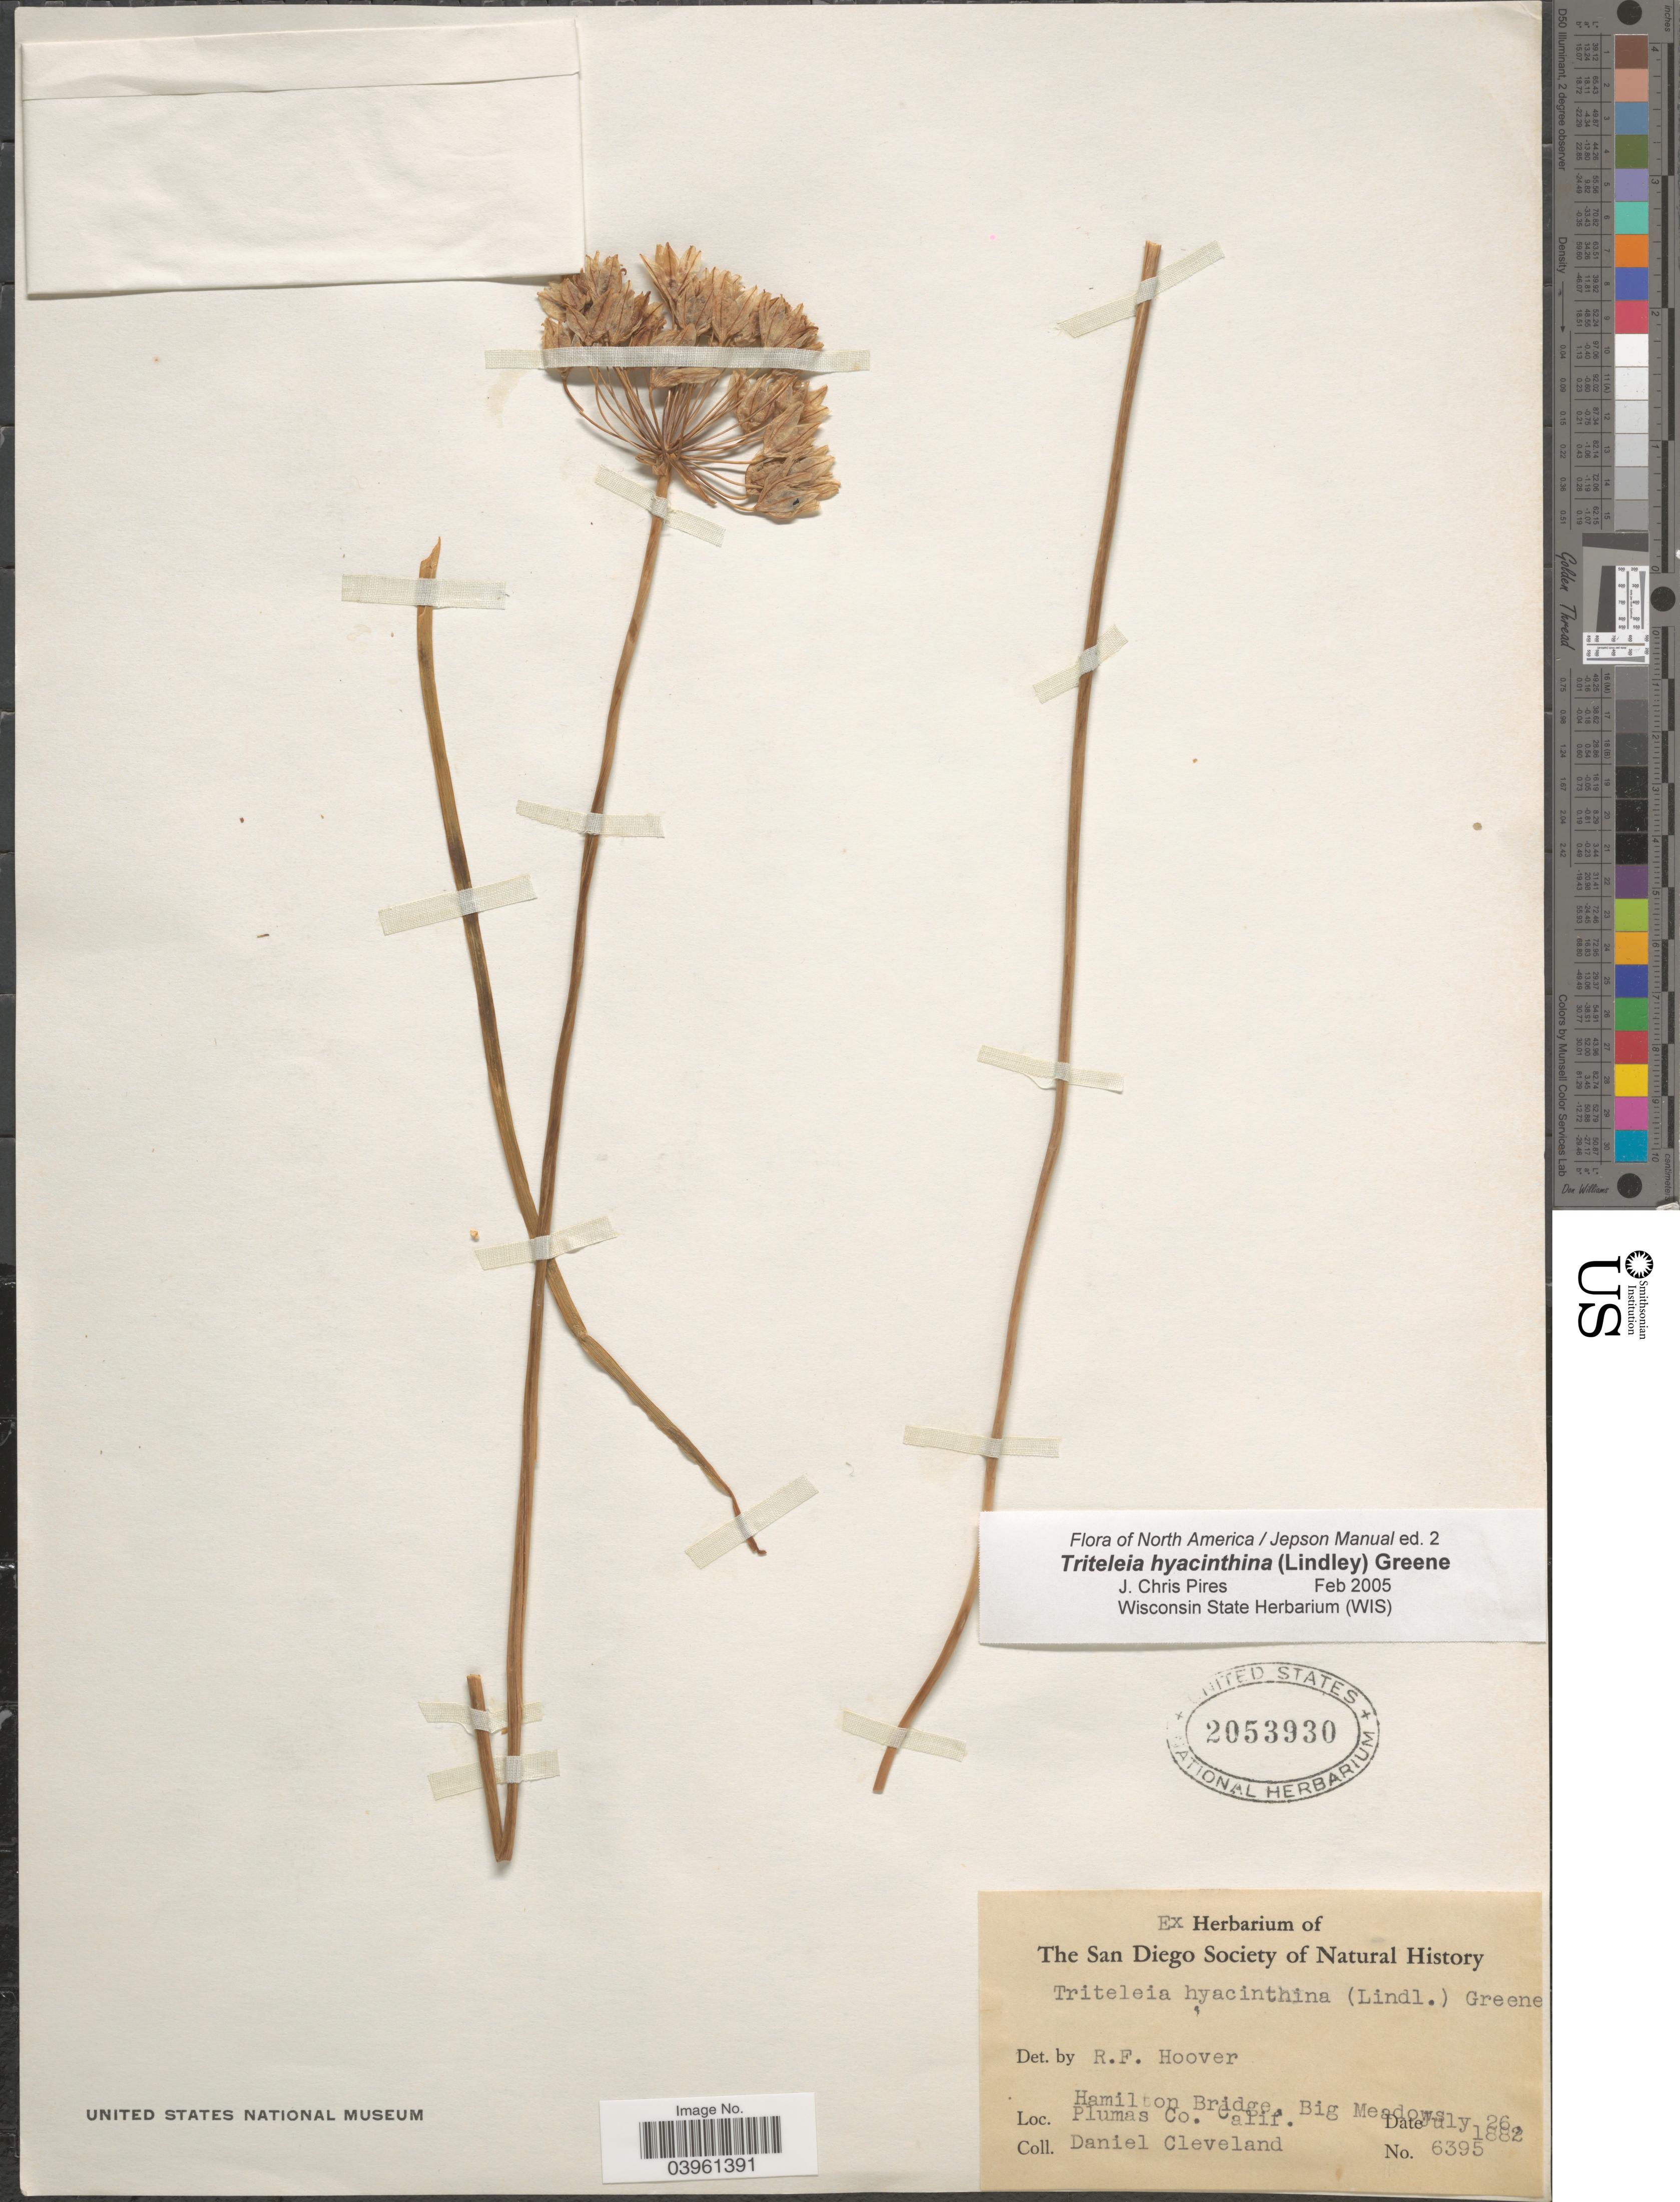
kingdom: Plantae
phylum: Tracheophyta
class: Liliopsida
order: Asparagales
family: Asparagaceae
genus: Triteleia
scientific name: Triteleia hyacinthina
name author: (Lindl.) Greene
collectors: D. Cleveland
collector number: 6395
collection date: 1882-07-26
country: United States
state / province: California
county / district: Plumas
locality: Hamilton Bridge, Big Meadows. Plumas Co.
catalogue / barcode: US 2053930